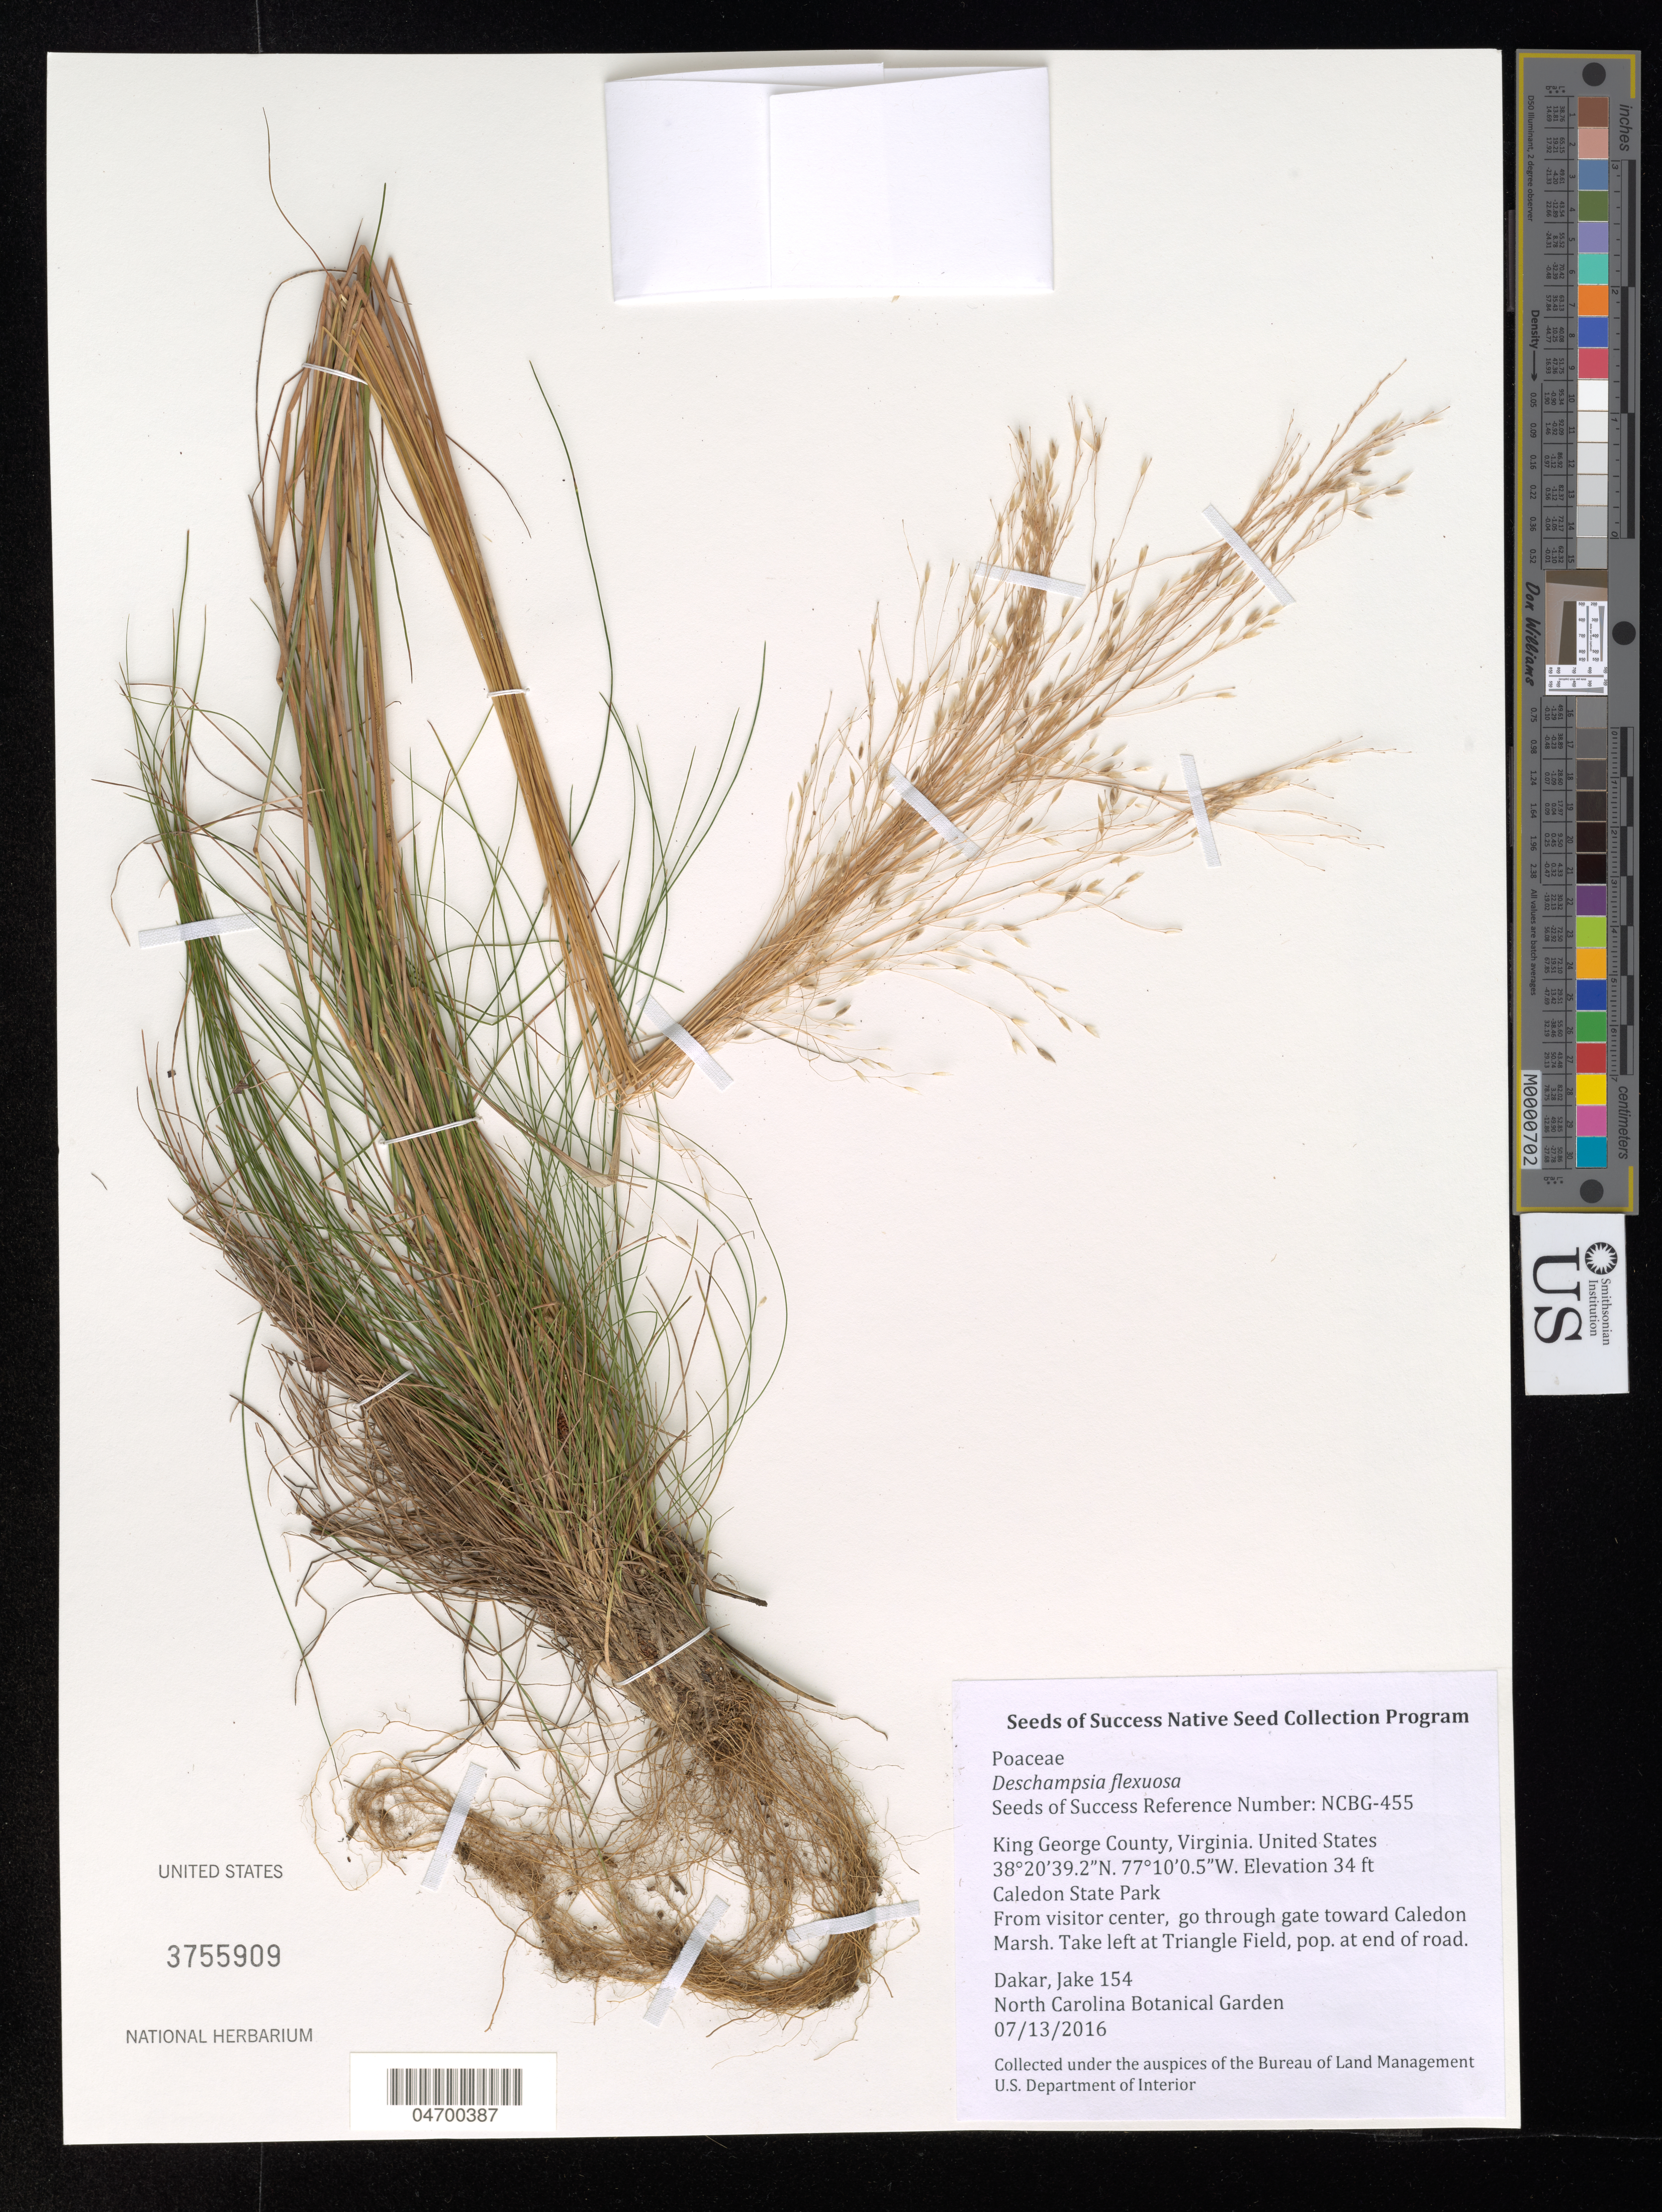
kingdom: Plantae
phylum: Tracheophyta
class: Liliopsida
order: Poales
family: Poaceae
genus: Deschampsia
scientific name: Deschampsia flexuosa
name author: (L.) Trin.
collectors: J. Dakar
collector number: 154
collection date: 2016-07-13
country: United States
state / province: Virginia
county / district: King George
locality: King George County. Caledon State Park. From visitor center, go through gate toward Caledon Marsh. Take left at Triangle Field, pop. at end of road.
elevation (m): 10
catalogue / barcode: US 3755909